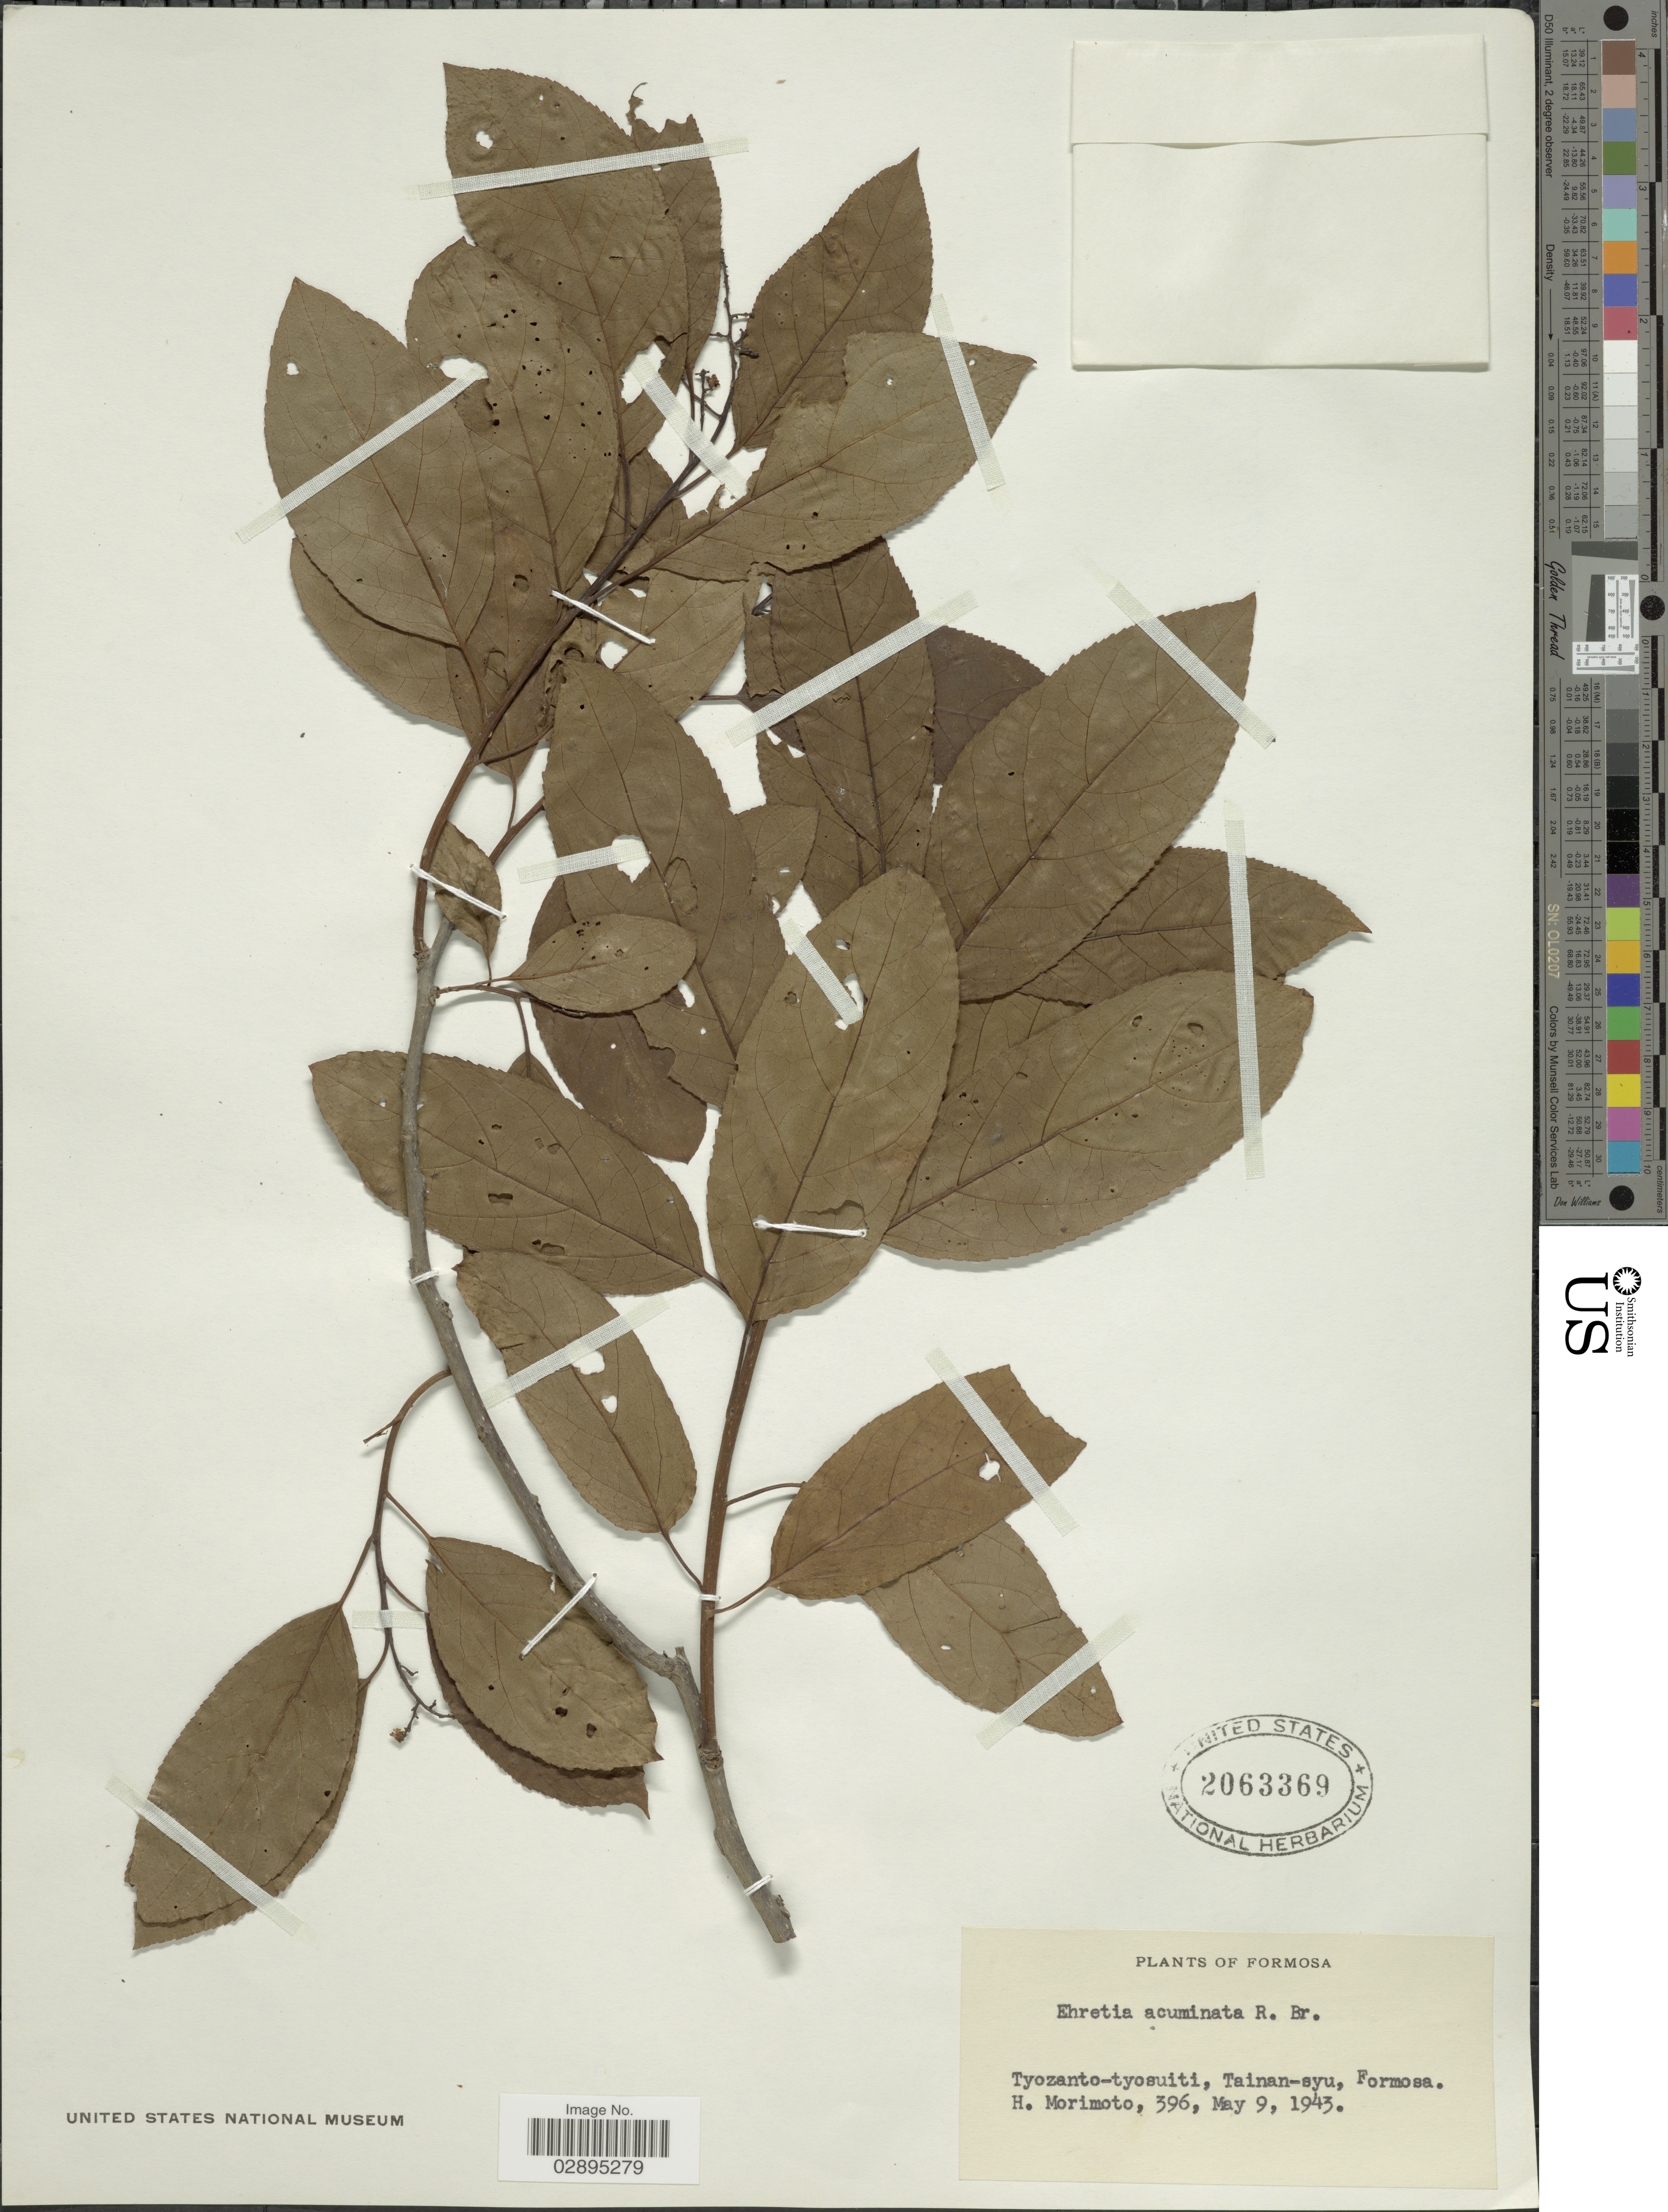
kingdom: Plantae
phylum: Tracheophyta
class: Magnoliopsida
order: Boraginales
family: Ehretiaceae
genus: Ehretia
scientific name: Ehretia acuminata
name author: R. Br.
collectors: H. Morimoto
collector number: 396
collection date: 1943-05-09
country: Taiwan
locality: Tyozanto-tyosuiti, Tainan-syu, Formosa.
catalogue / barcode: US 2063369